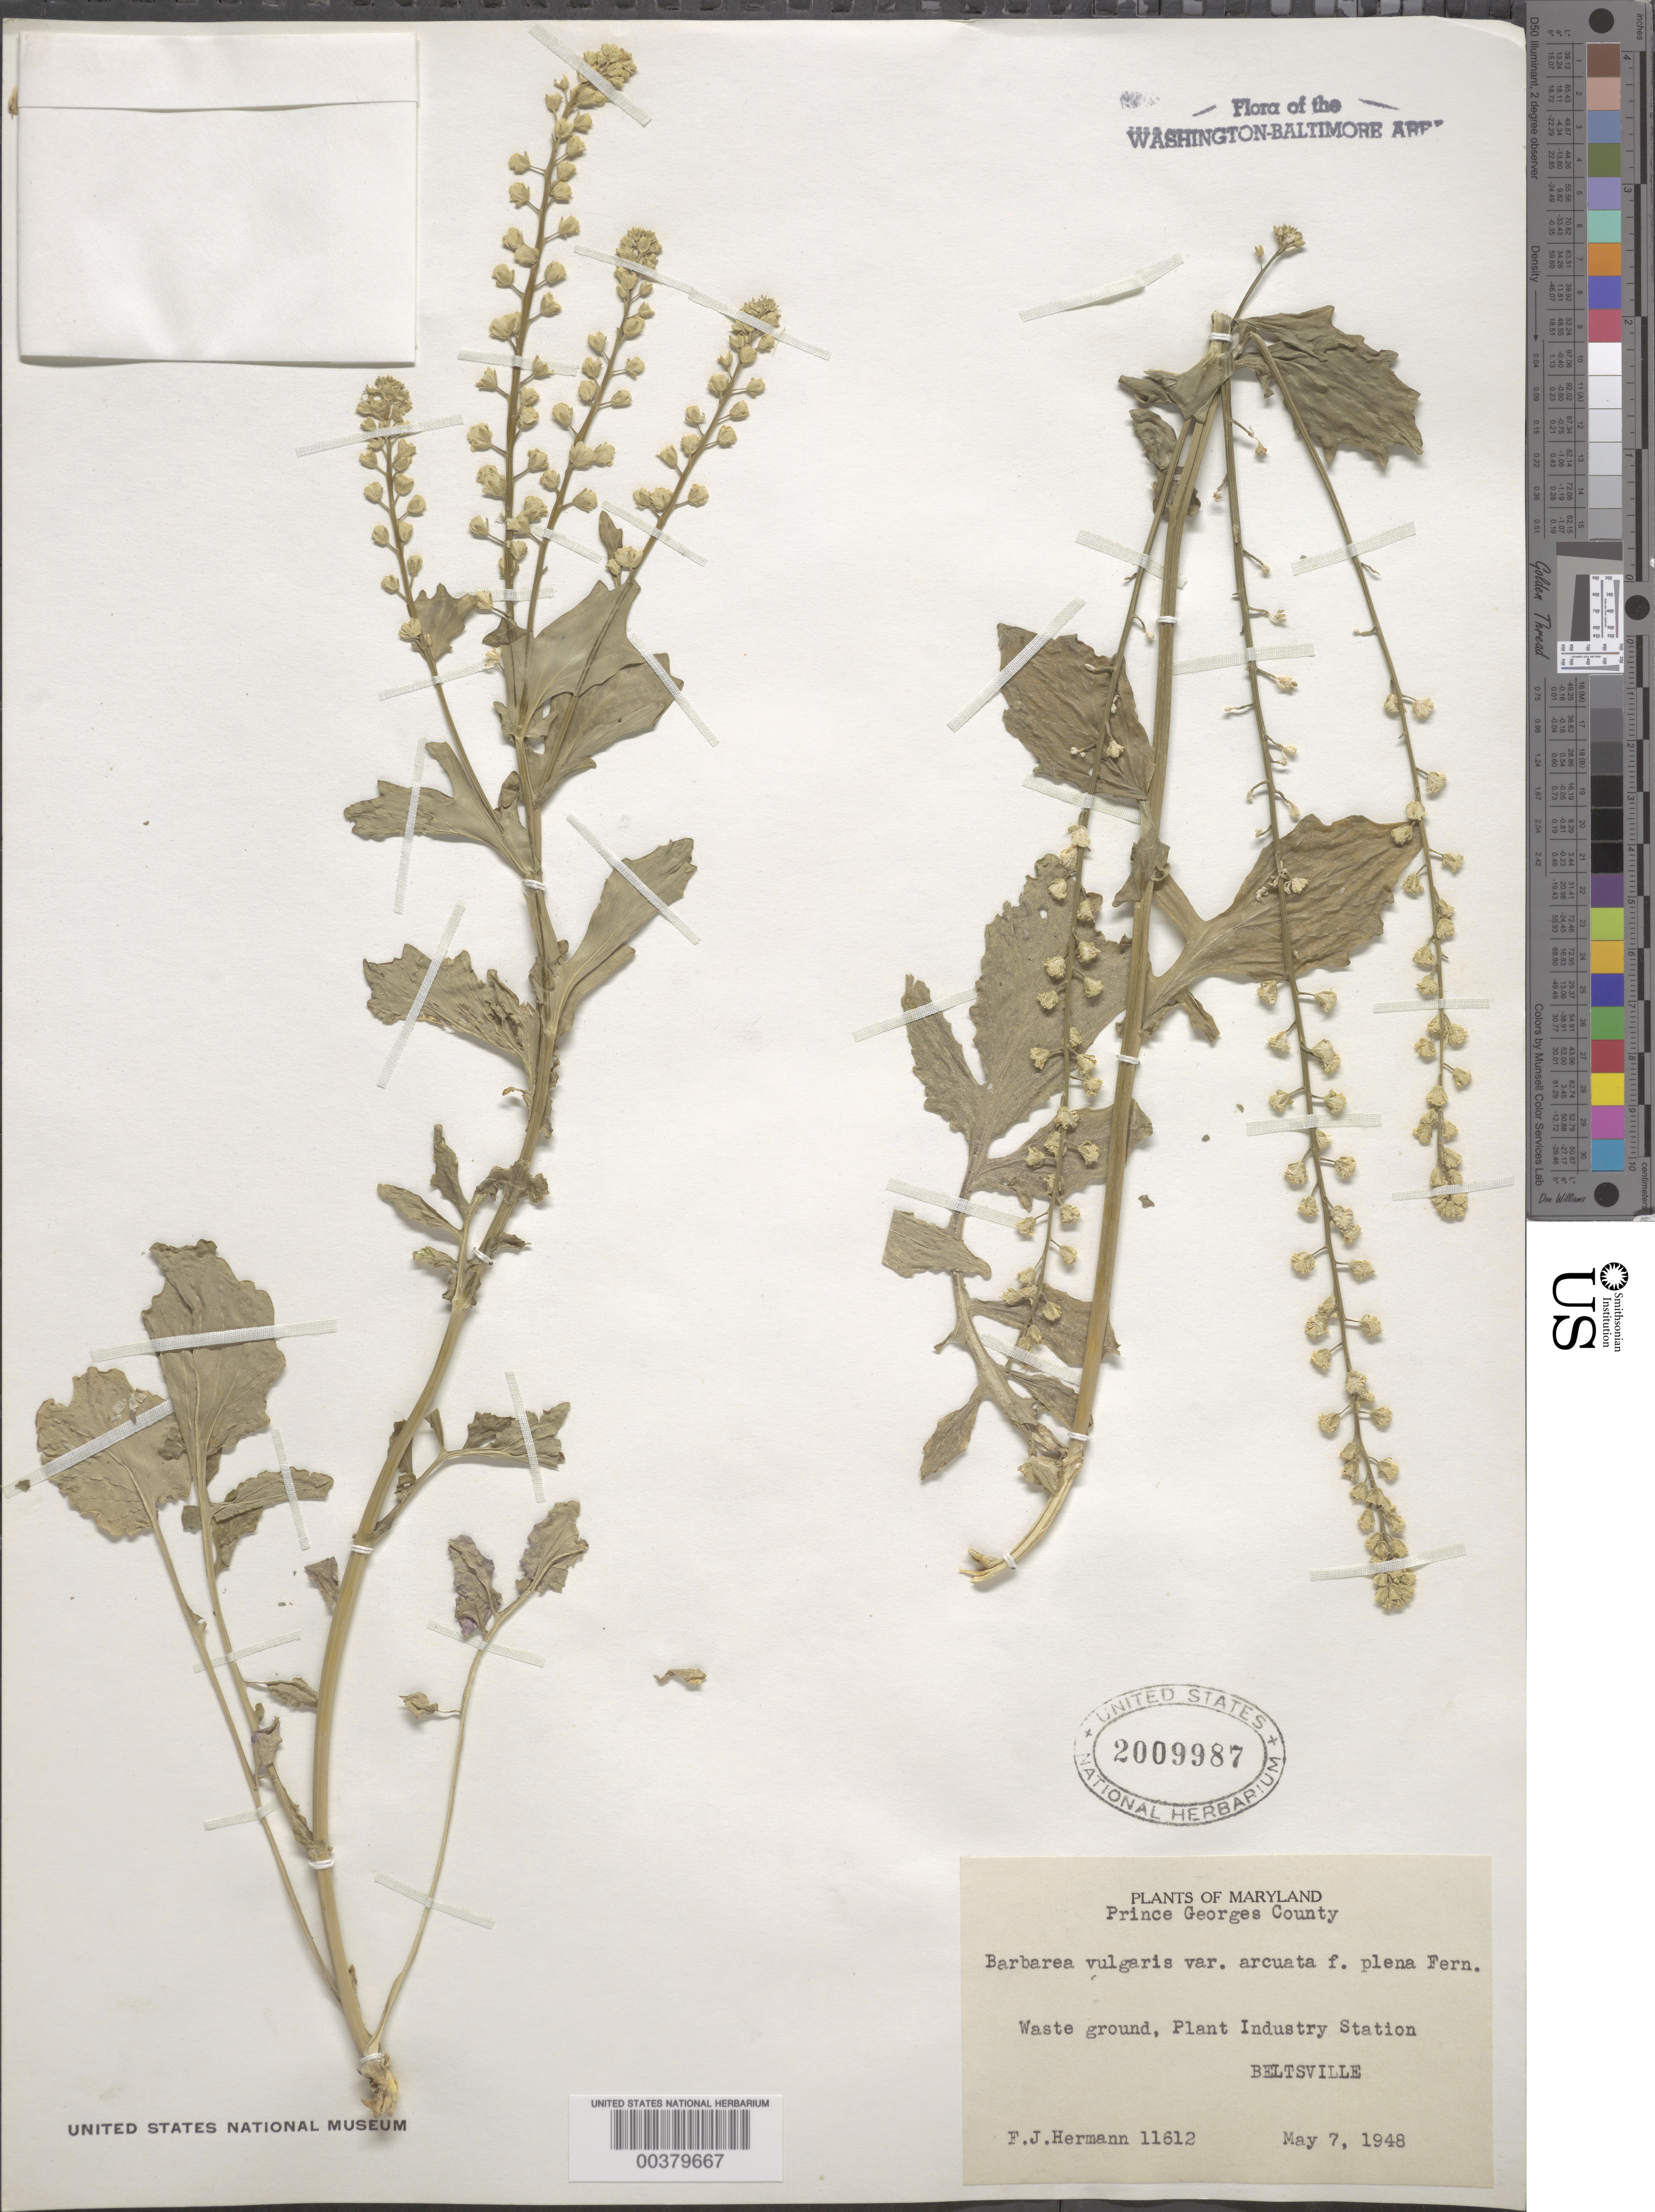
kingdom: Plantae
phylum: Tracheophyta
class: Magnoliopsida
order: Brassicales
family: Brassicaceae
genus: Barbarea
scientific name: Barbarea vulgaris var. arcuata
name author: (Opiz ex J. Presl & C. Presl) Fr.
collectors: F. J. Hermann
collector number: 11612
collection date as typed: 07 May 1948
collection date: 1948-05-07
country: United States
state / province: Maryland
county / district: Prince George's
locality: Beltsville, Plant Industry Station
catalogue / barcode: US 2009987